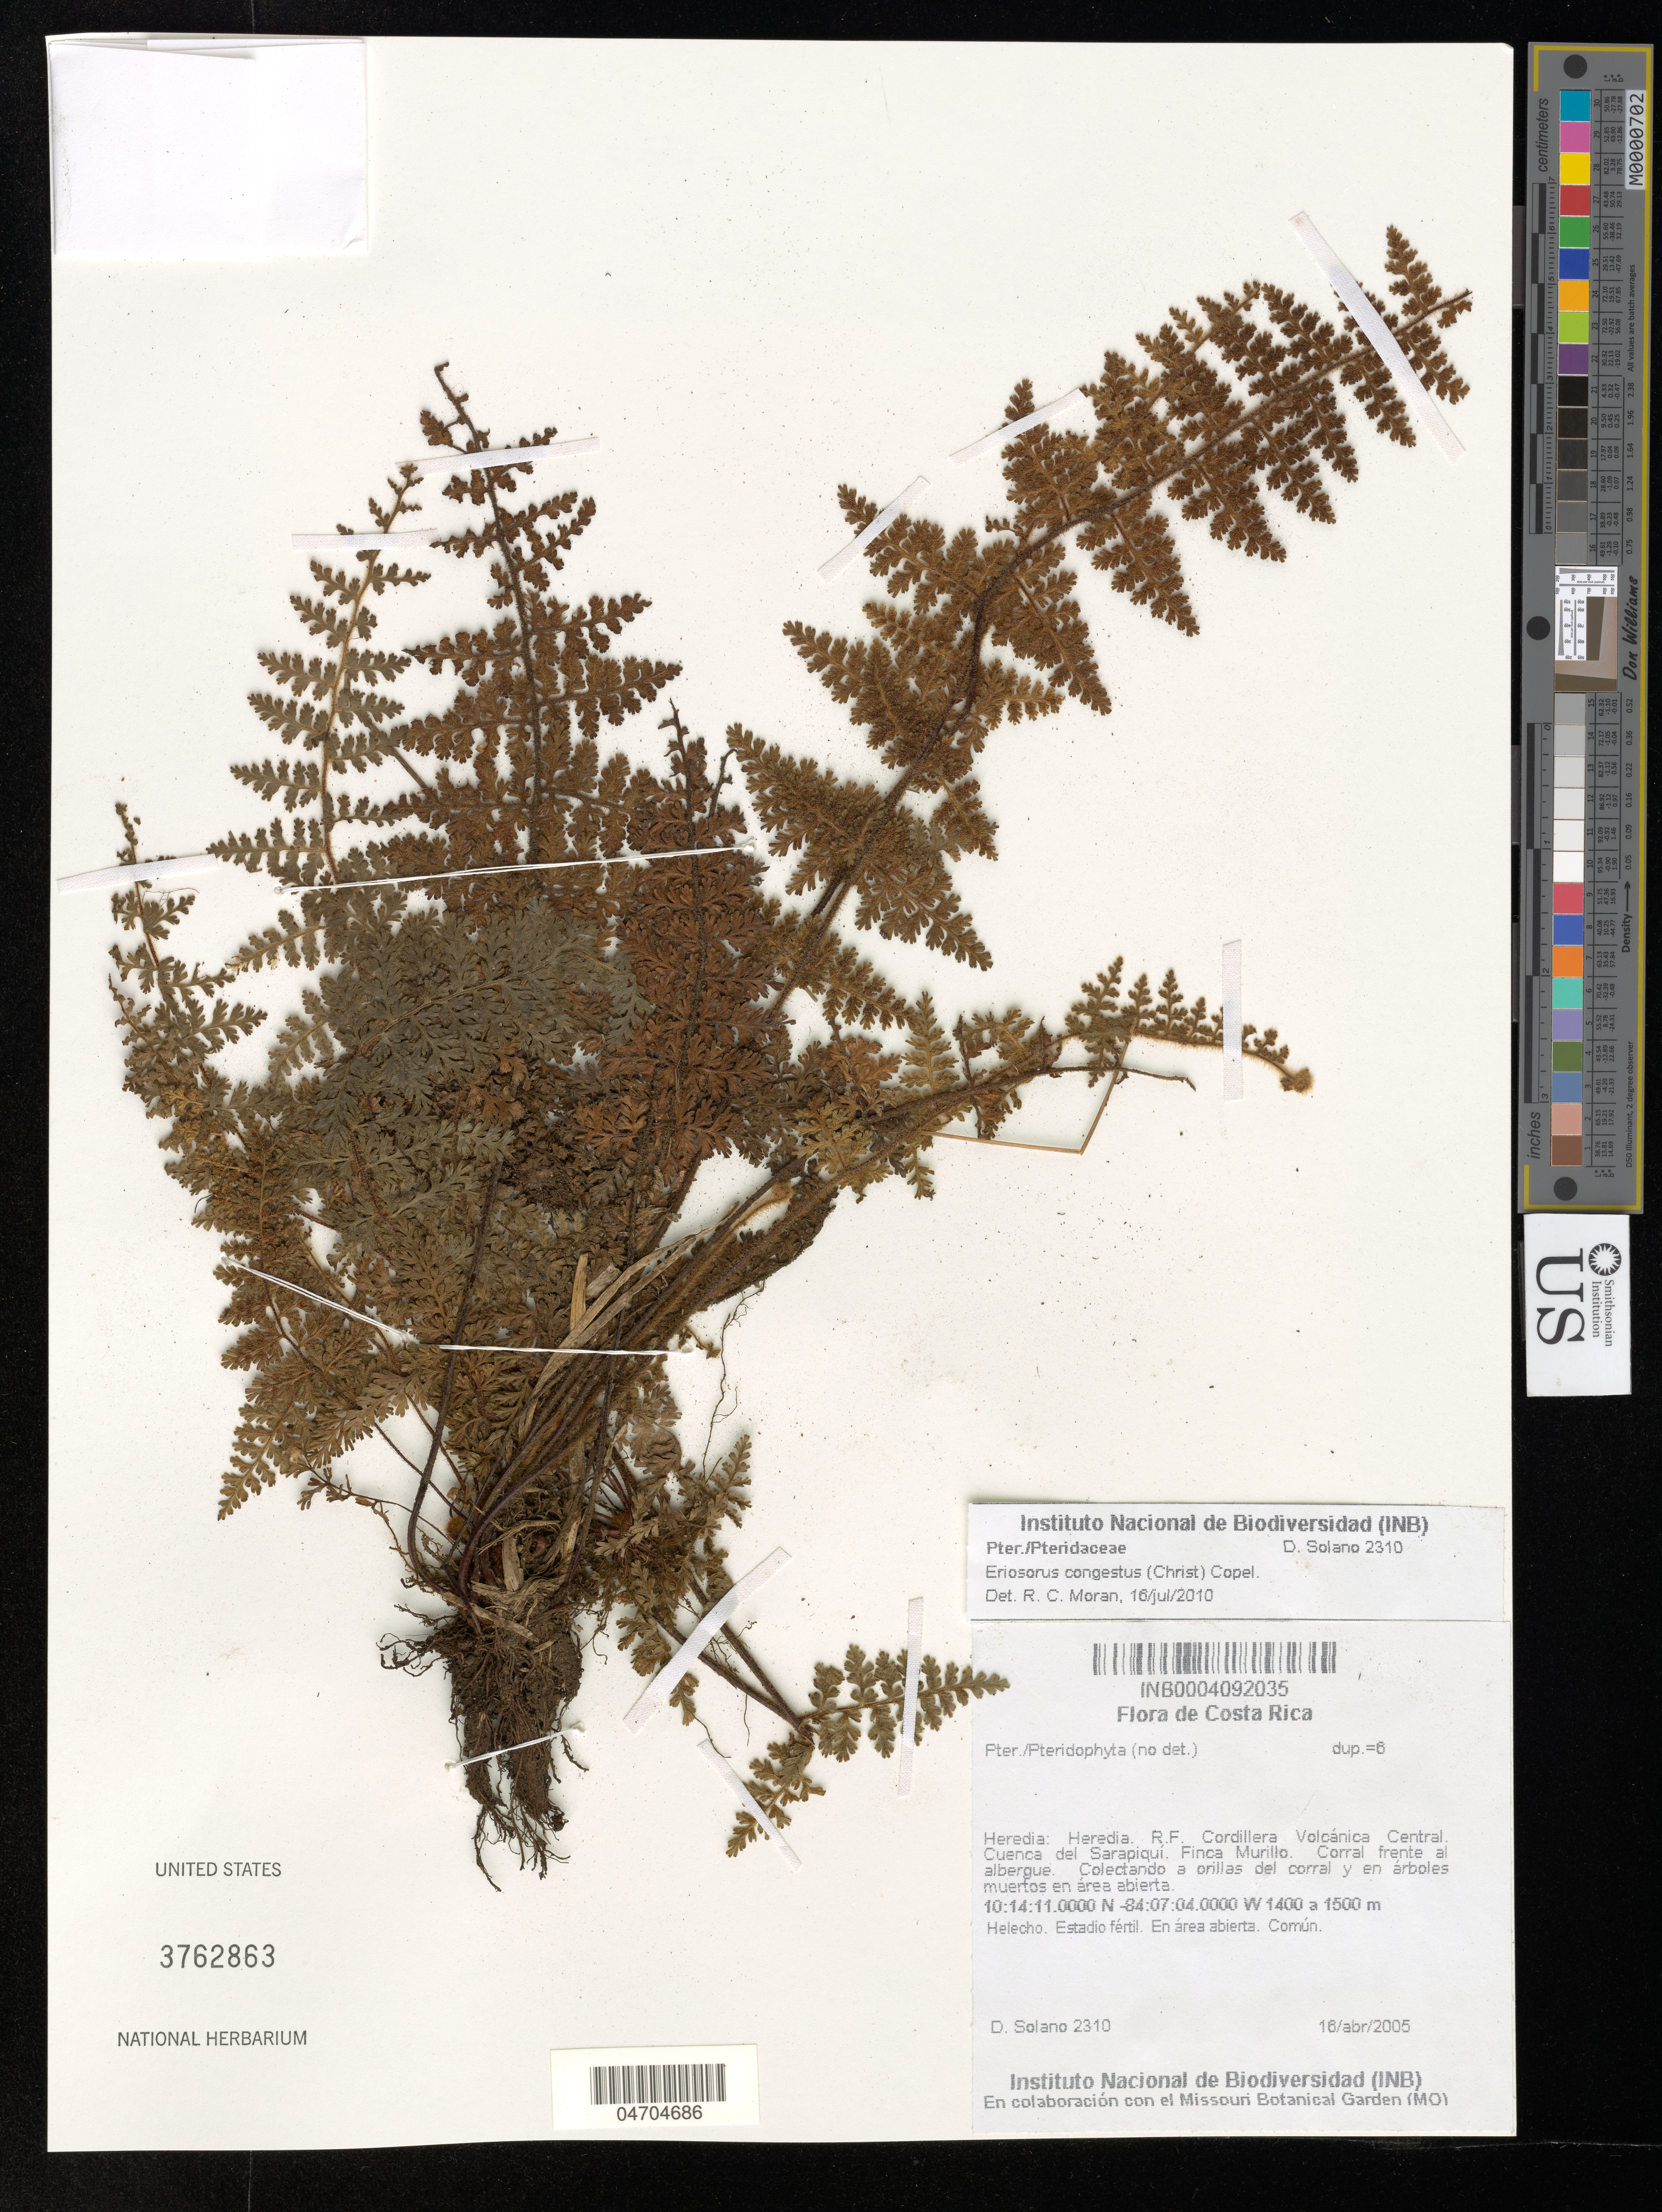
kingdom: Plantae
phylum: Tracheophyta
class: Polypodiopsida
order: Polypodiales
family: Pteridaceae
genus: Jamesonia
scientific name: Jamesonia congesta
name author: (Christ) Christenh.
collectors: D. Solano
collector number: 2310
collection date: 2005-04-16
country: Costa Rica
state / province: Heredia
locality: Heredia. R. F. Cordillera Volcánica Central. Cuenca del Sarapiquí. Finca Murillo.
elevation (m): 1400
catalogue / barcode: US 3762863